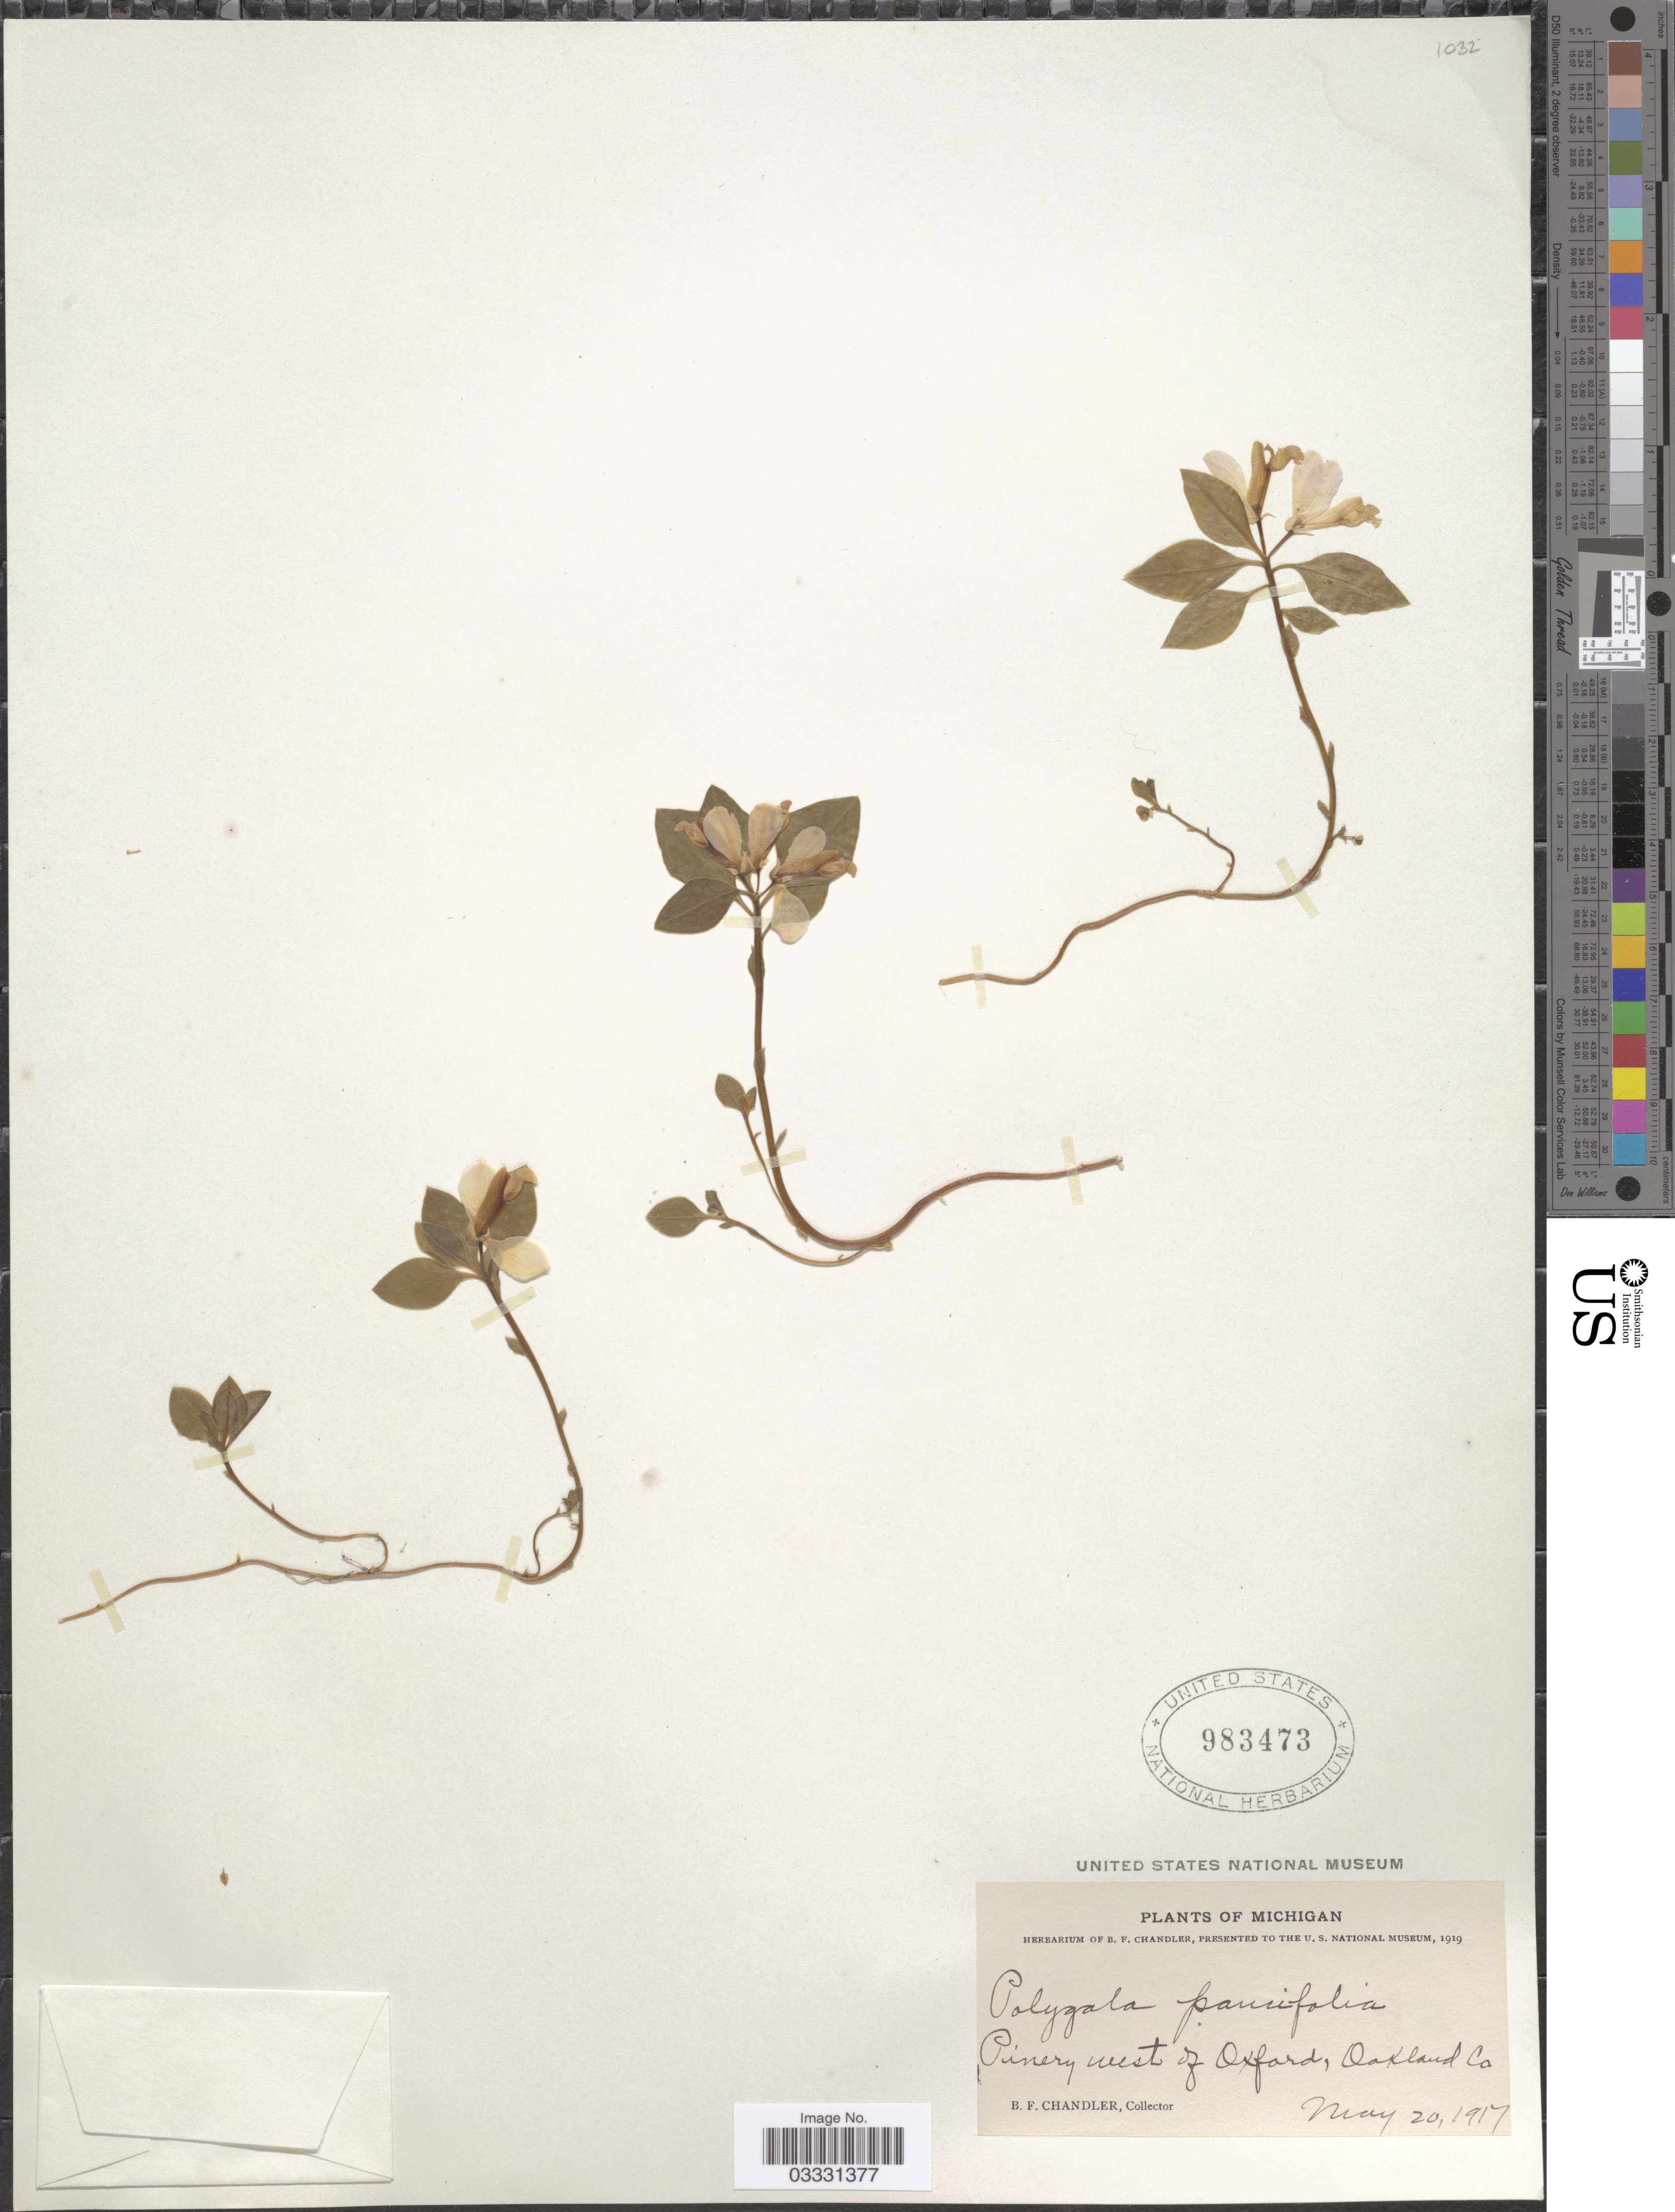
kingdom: Plantae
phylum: Tracheophyta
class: Magnoliopsida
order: Fabales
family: Polygalaceae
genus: Polygaloides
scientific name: Polygaloides paucifolia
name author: (Willd.) J.R. Abbott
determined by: Strong, Mark T., (BOT), Smithsonian Institution - National Museum of Natural History (UNITED STATES)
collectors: B. F. Chandler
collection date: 1917-05-20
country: United States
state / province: Michigan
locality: Pinery west of Oxford, Oakland Co.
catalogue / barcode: US 983473